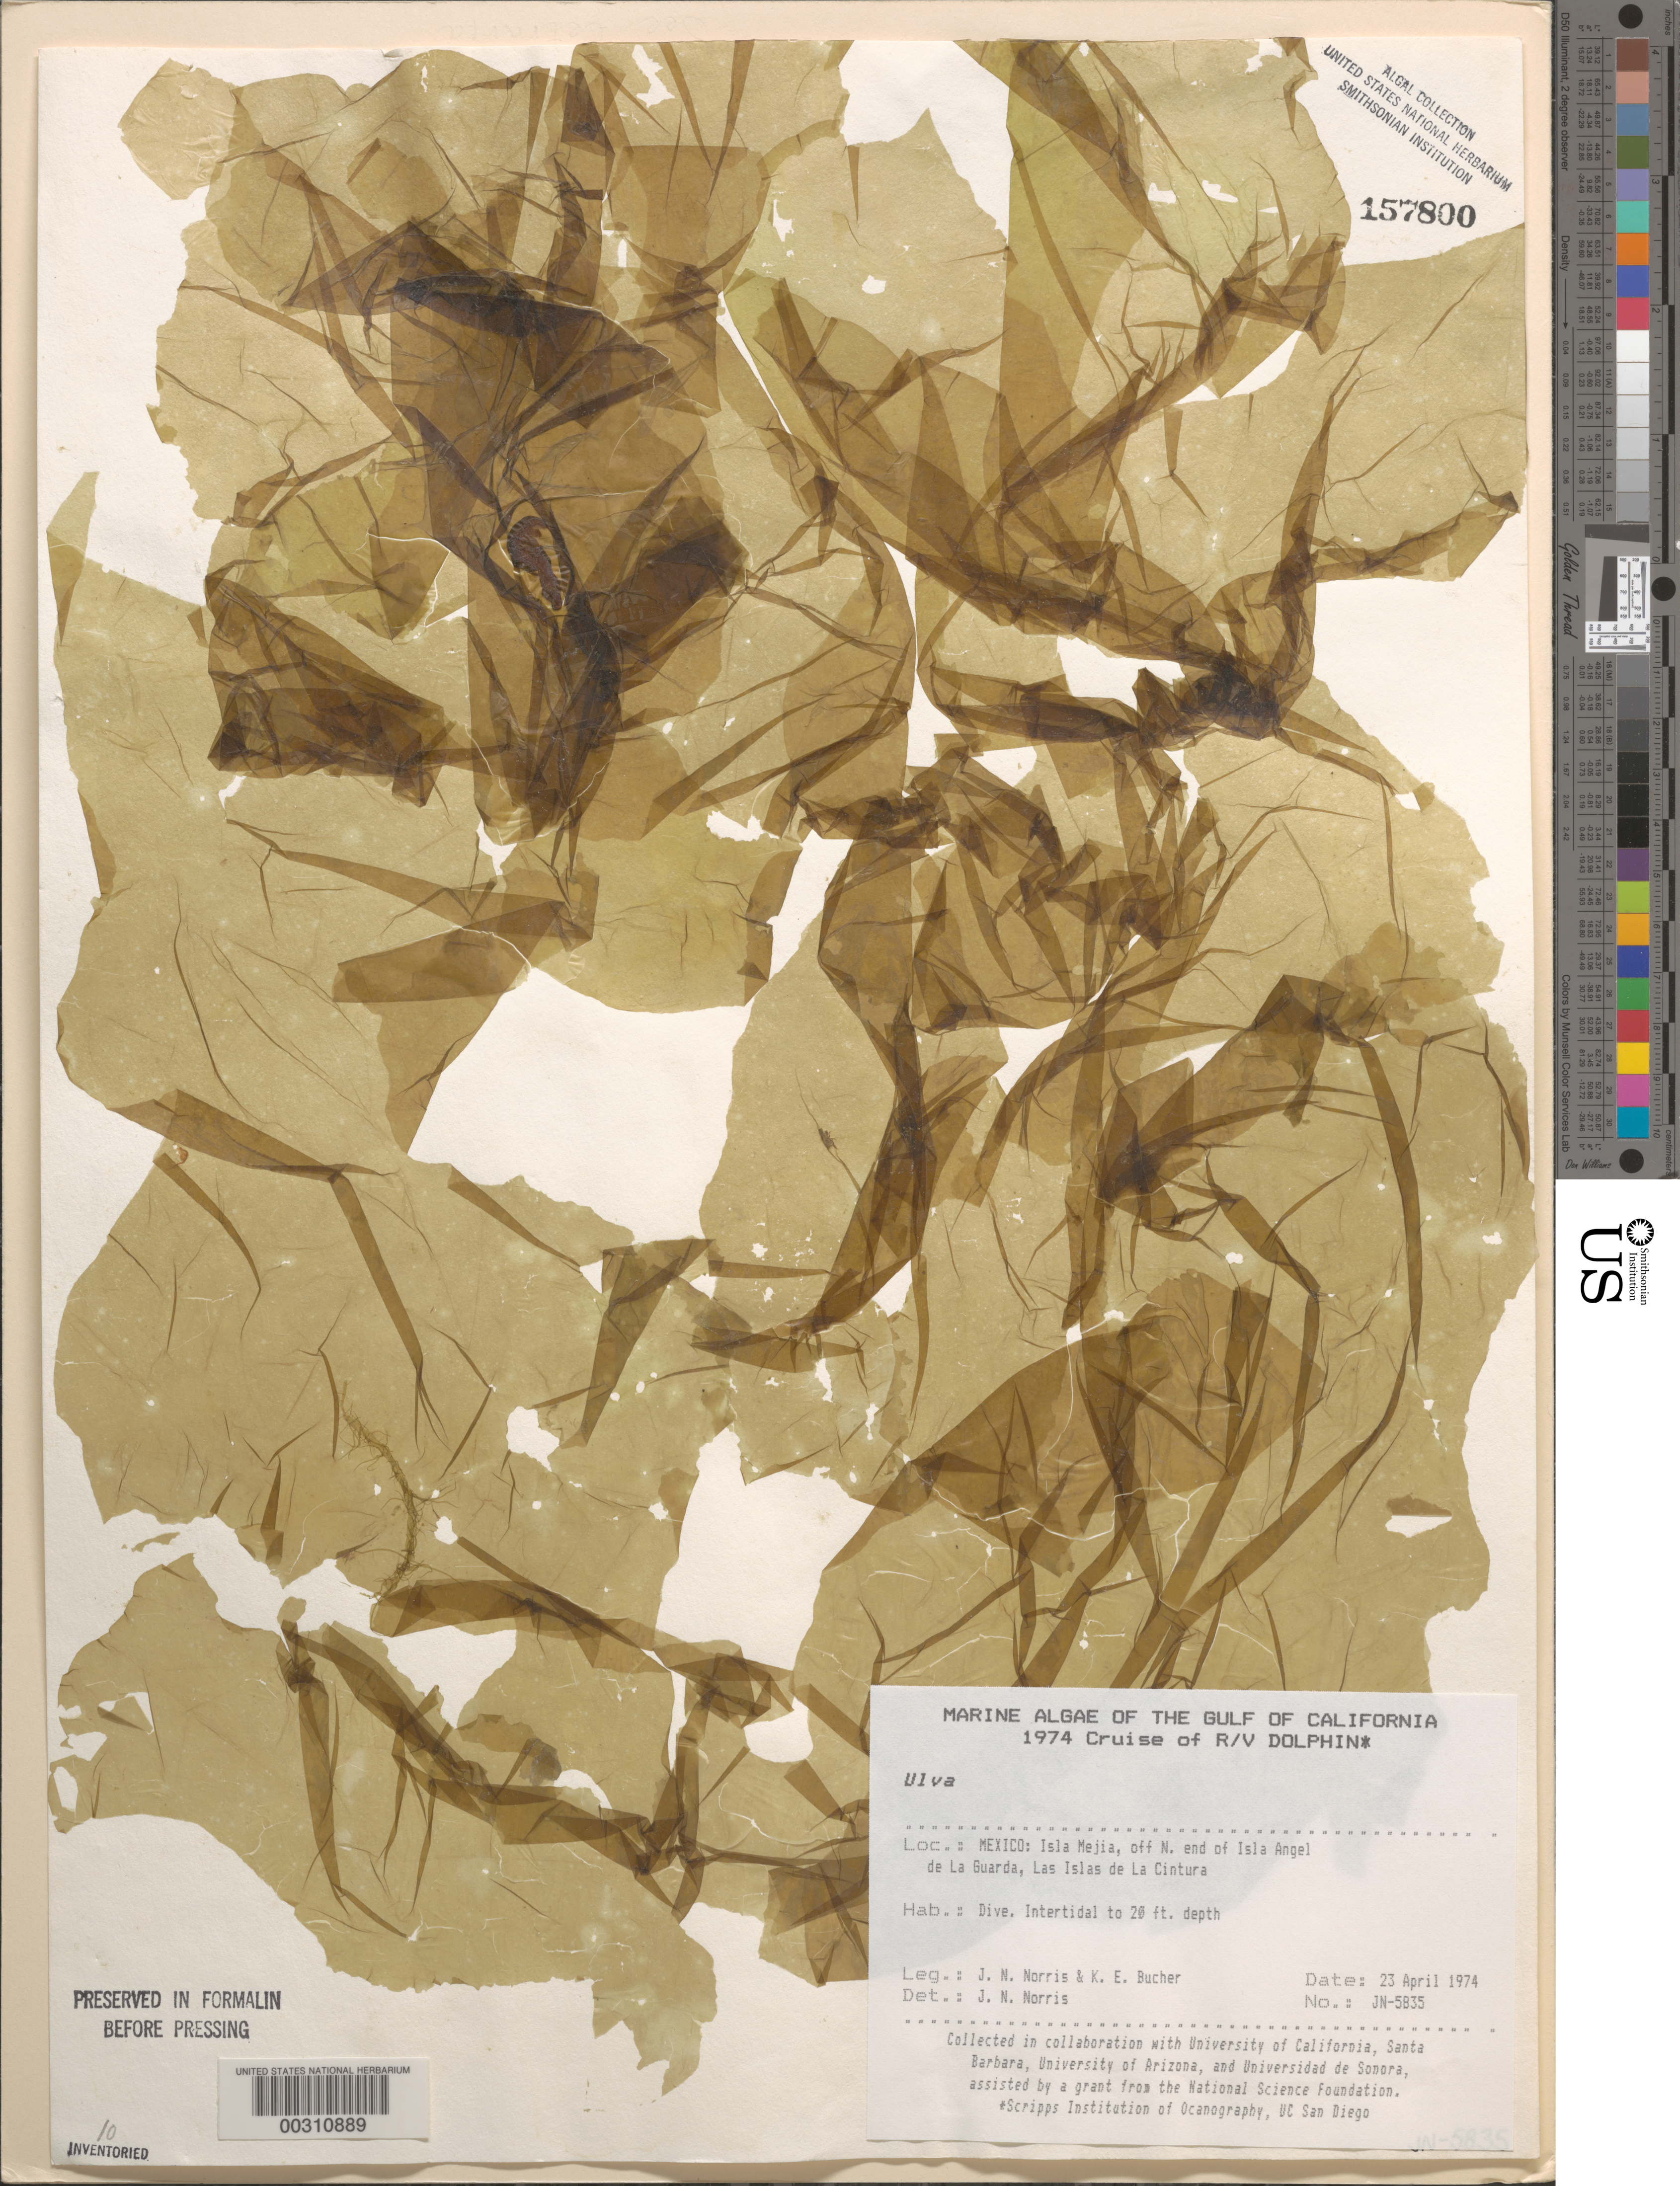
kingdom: Plantae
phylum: Chlorophyta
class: Ulvophyceae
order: Ulvales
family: Ulvaceae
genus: Ulva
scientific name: Ulva sp.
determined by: Norris, James N.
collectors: J. N. Norris & K. E. Bucher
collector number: JN-5835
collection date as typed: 23 Apr 1974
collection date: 1974-04-23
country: Mexico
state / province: Baja California Norte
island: Isla Mejia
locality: Off Isla Angel de la Guarda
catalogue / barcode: US 157800